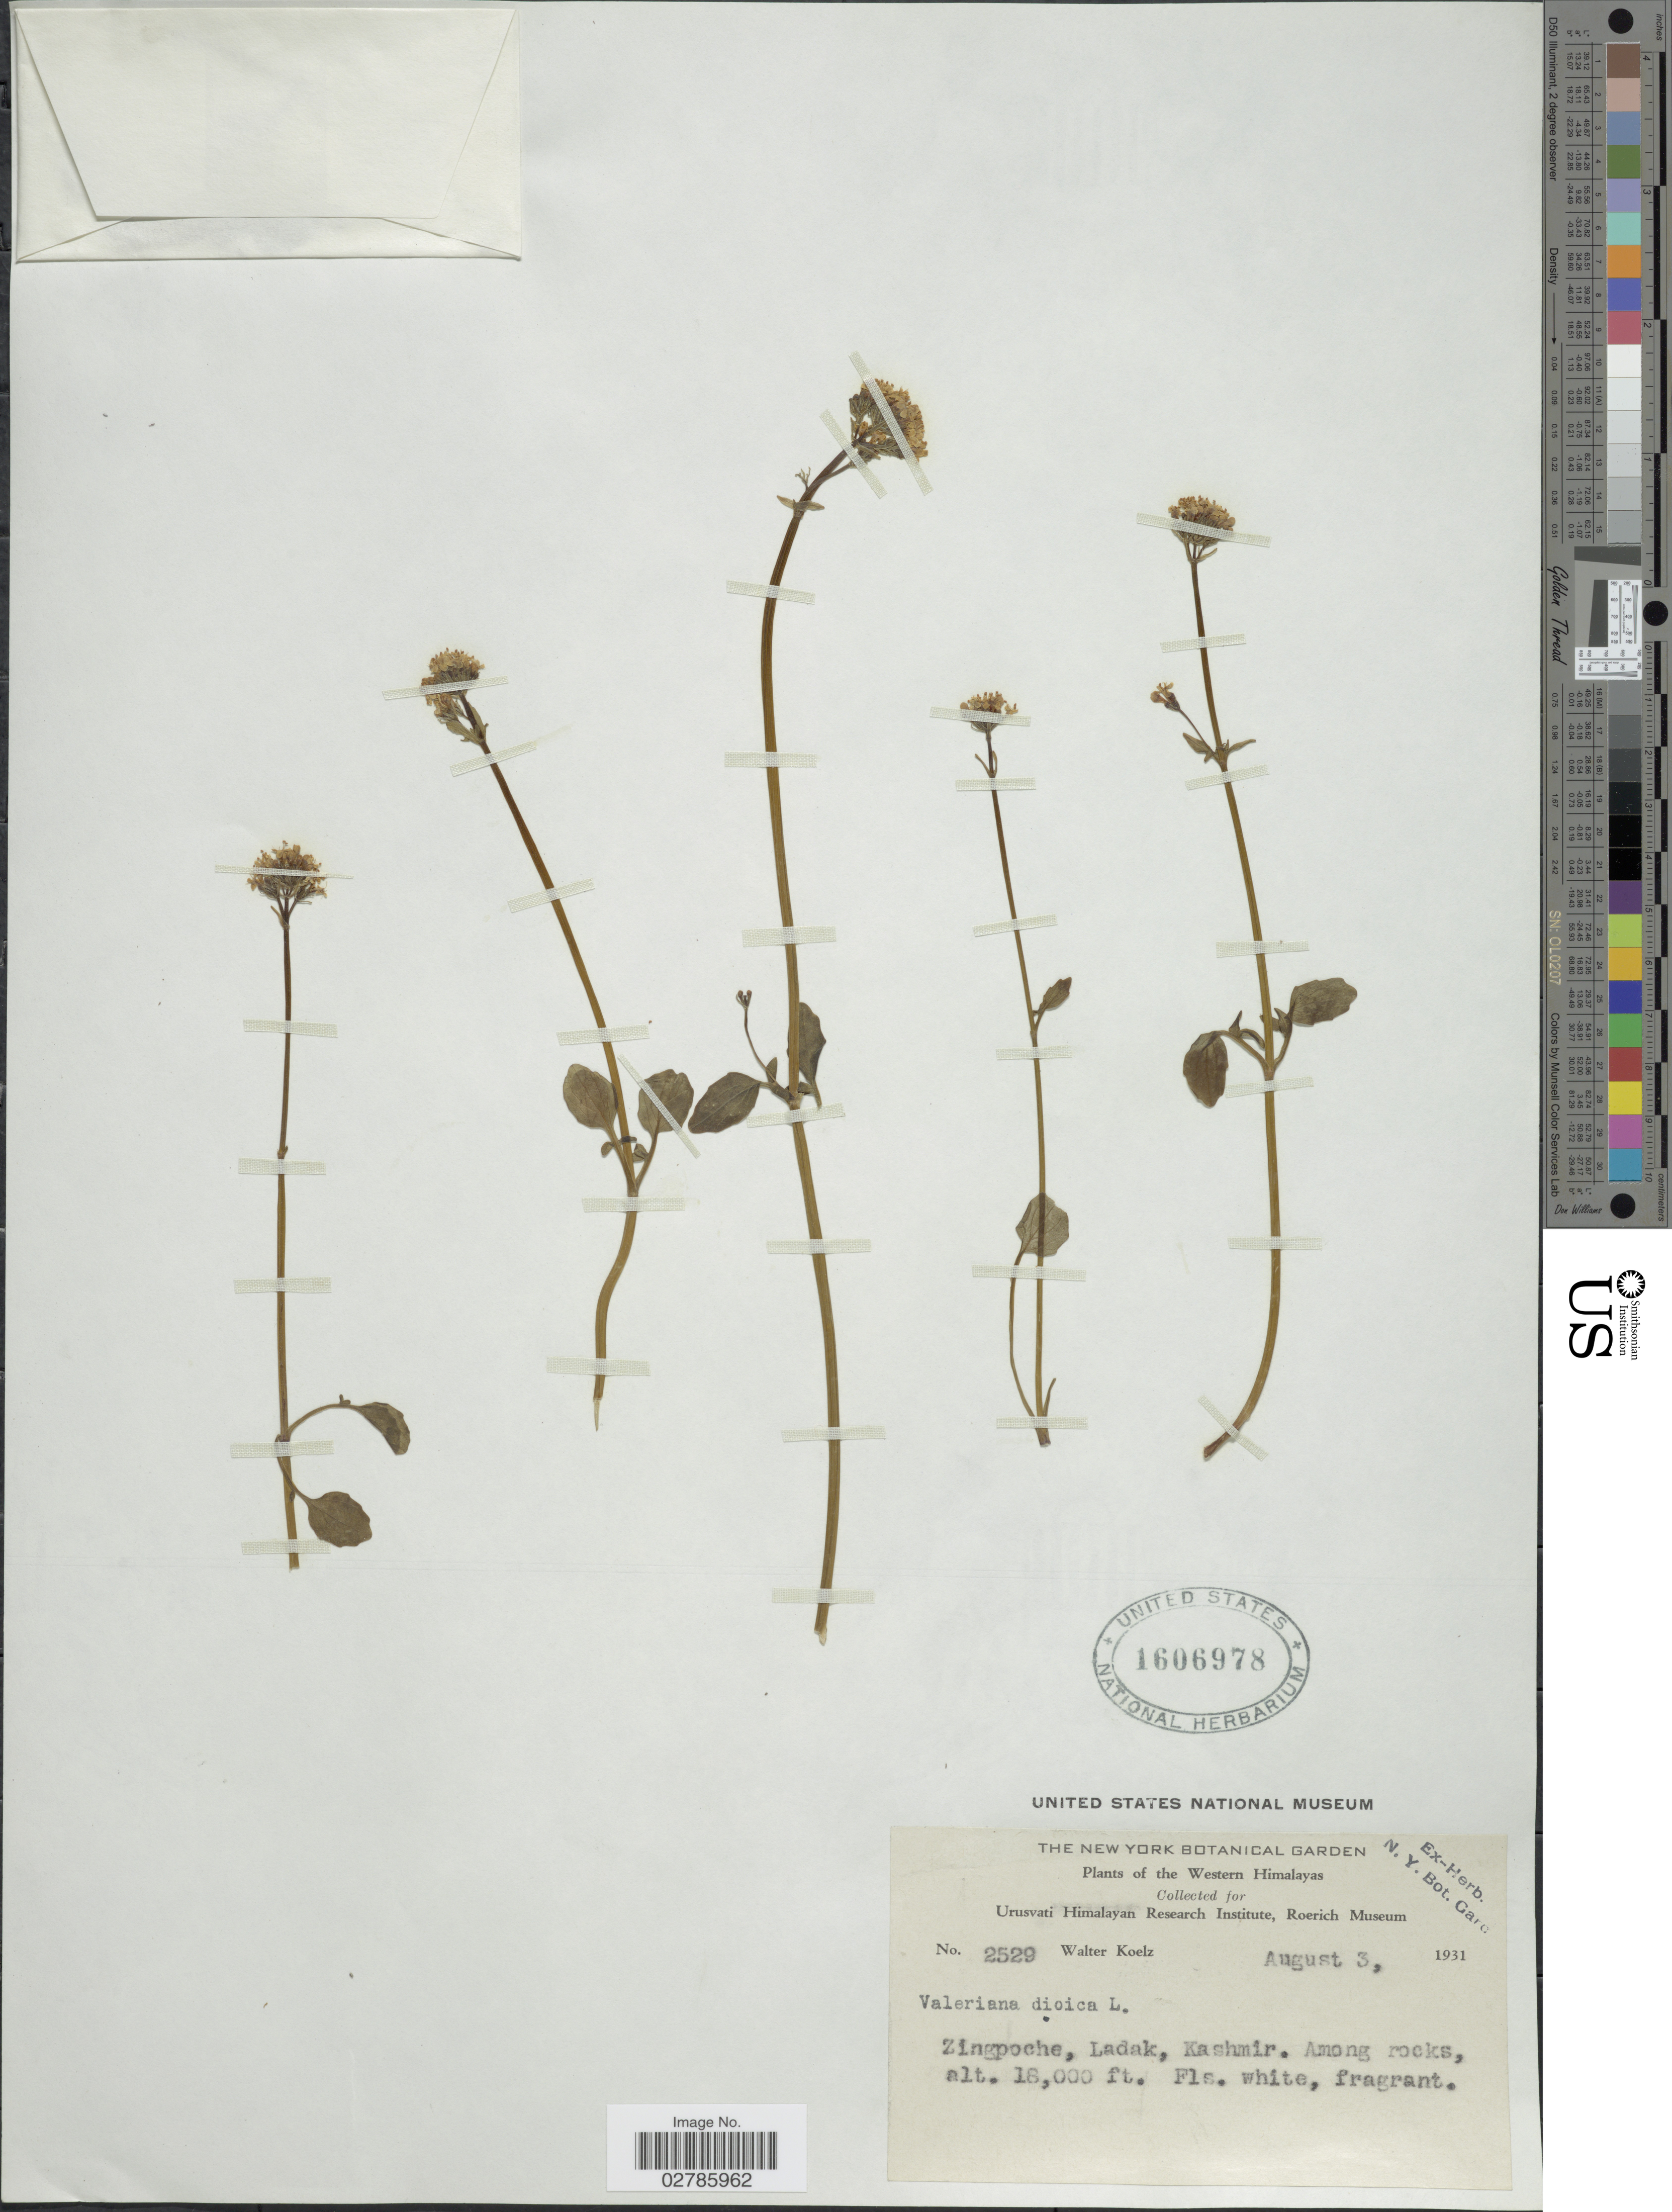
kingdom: Plantae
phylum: Tracheophyta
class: Magnoliopsida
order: Dipsacales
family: Caprifoliaceae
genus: Valeriana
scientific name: Valeriana dioica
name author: L.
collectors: W. N. Koelz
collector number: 2529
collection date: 1931-08-03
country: India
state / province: Ladakh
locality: Western Himalayas. Zingpoche, Ladak, Kashmir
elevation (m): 5486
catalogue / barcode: US 1606978